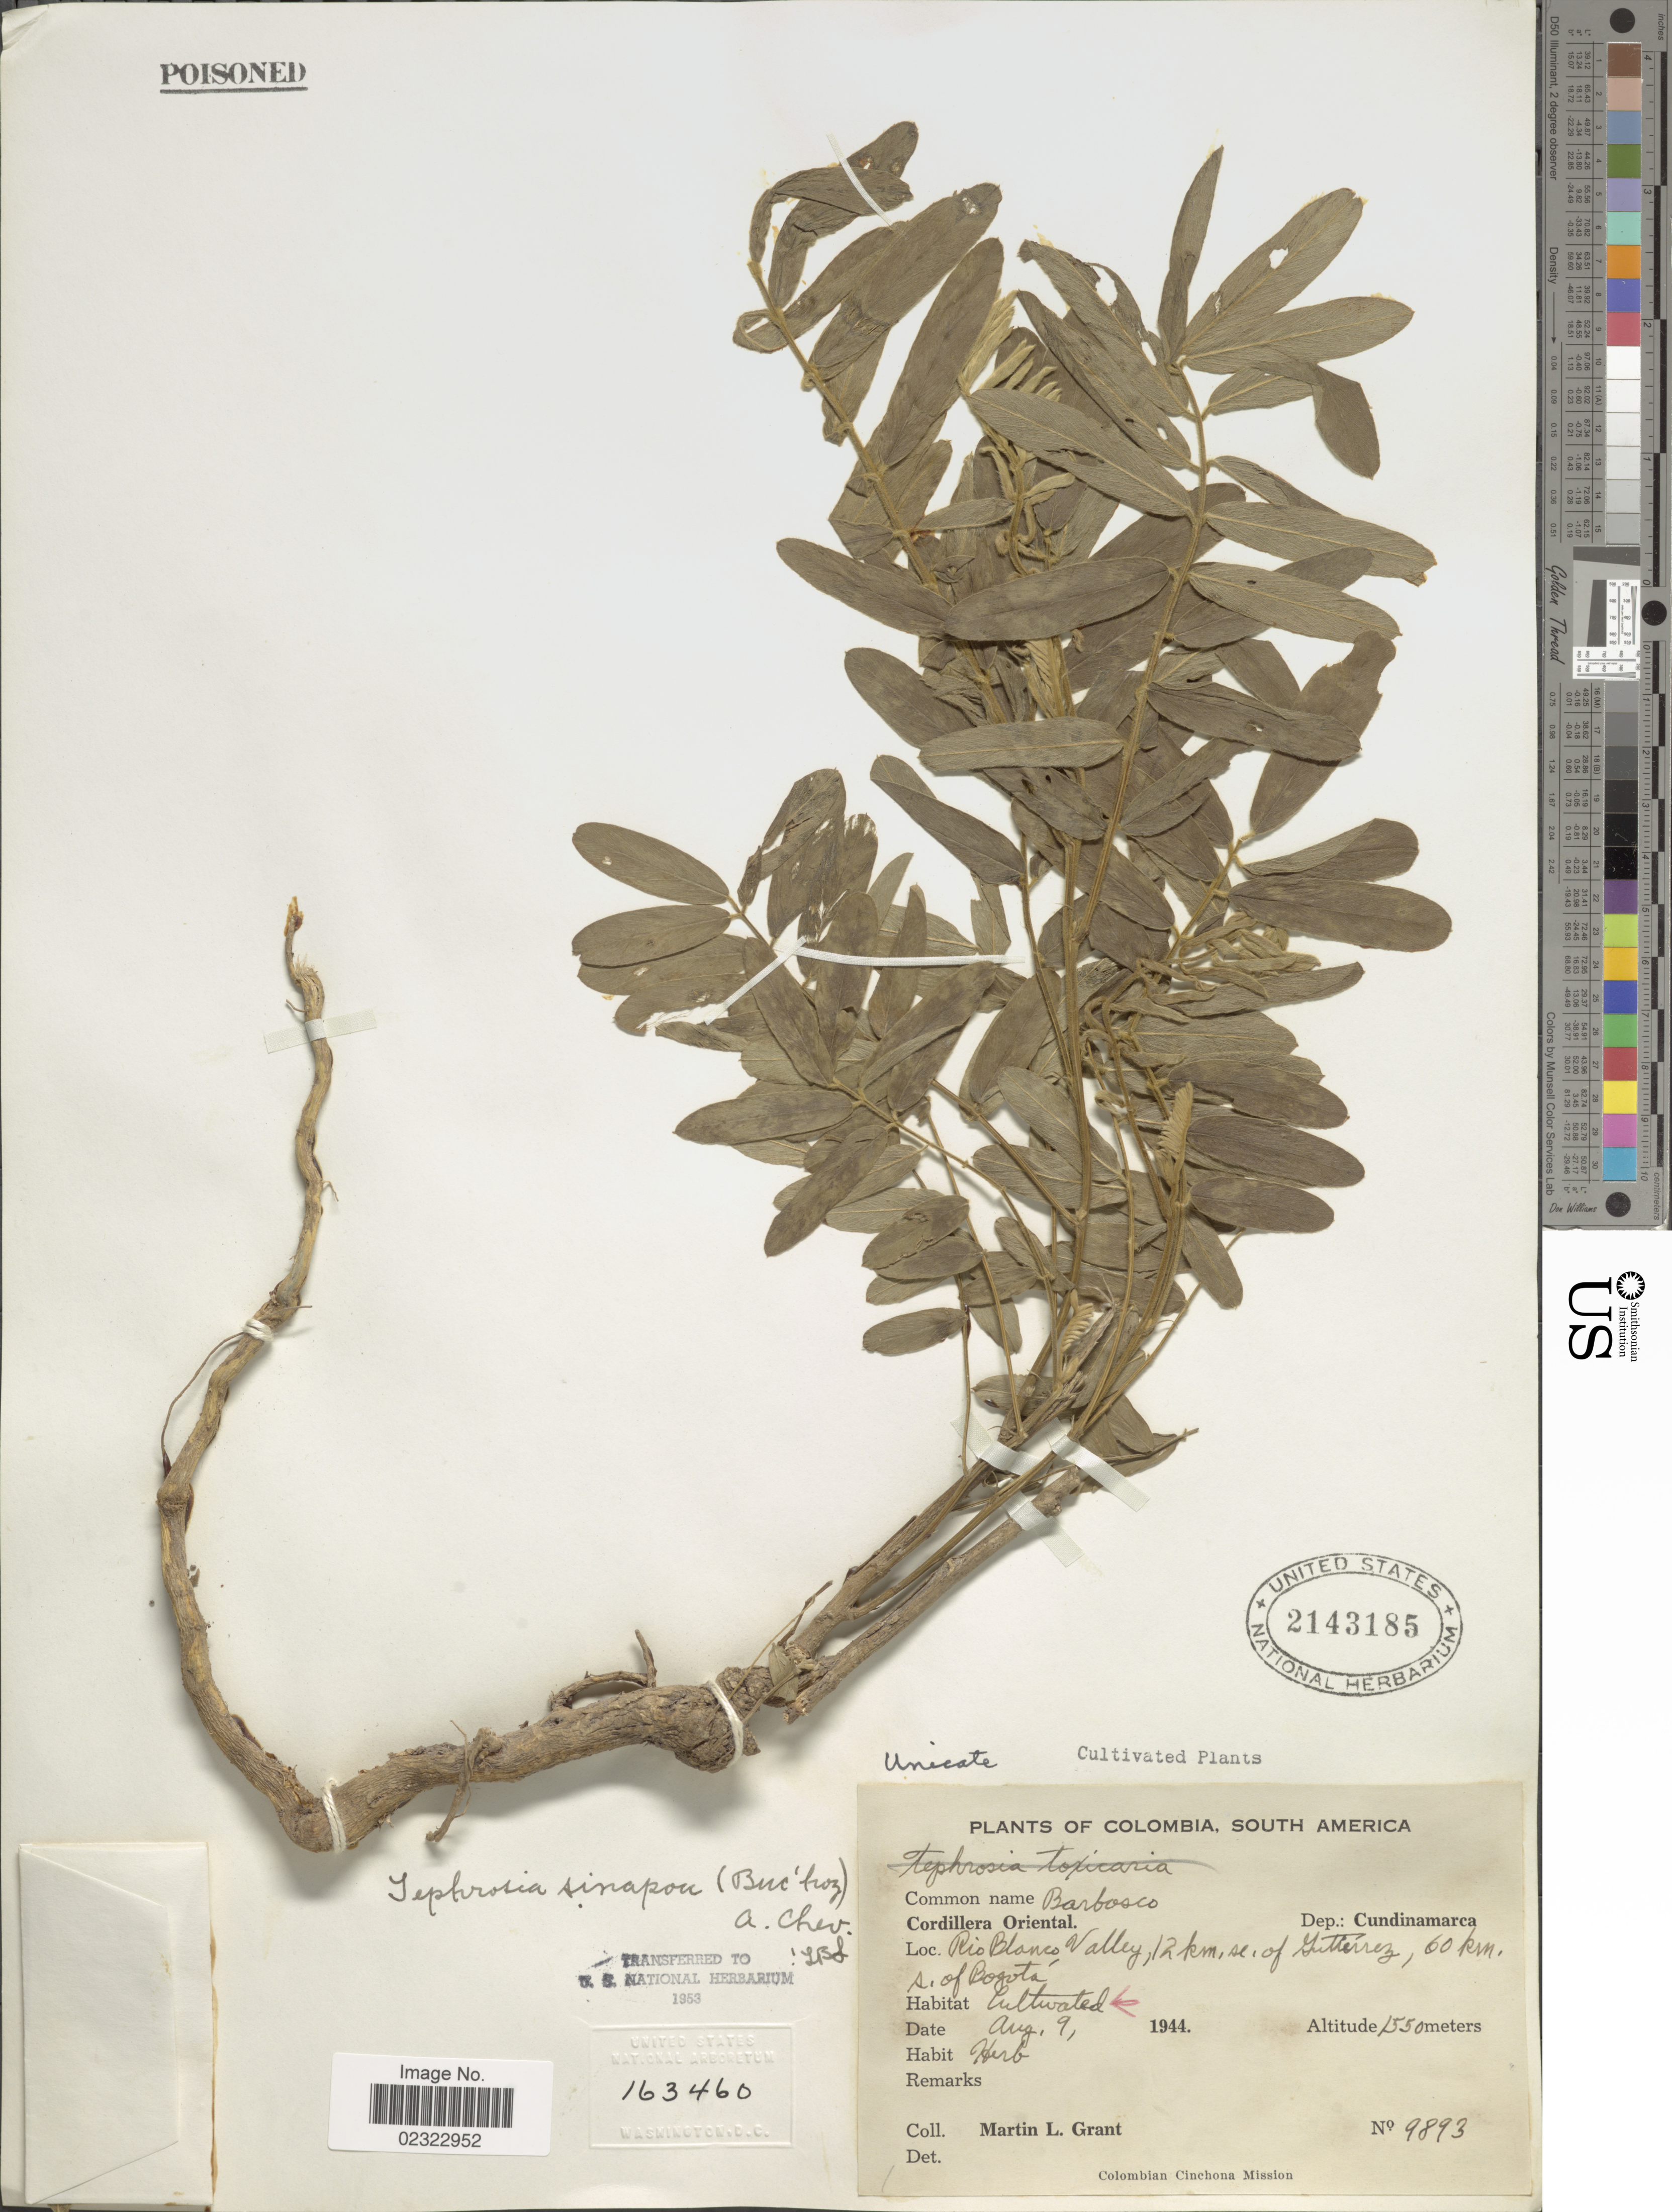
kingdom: Plantae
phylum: Tracheophyta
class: Magnoliopsida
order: Fabales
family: Fabaceae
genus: Tephrosia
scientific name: Tephrosia sinapou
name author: (Buc'hoz) A. Chev.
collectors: M. L. Grant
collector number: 9893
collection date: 1944-08-09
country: Colombia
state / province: Cundinamarca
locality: Cordillera Oriental, Dep. : Cundinamarca, Rio Blanco Valley, 12 km se of Gutterrez, 60 km s of Bogota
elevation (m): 1550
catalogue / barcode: US 2143185